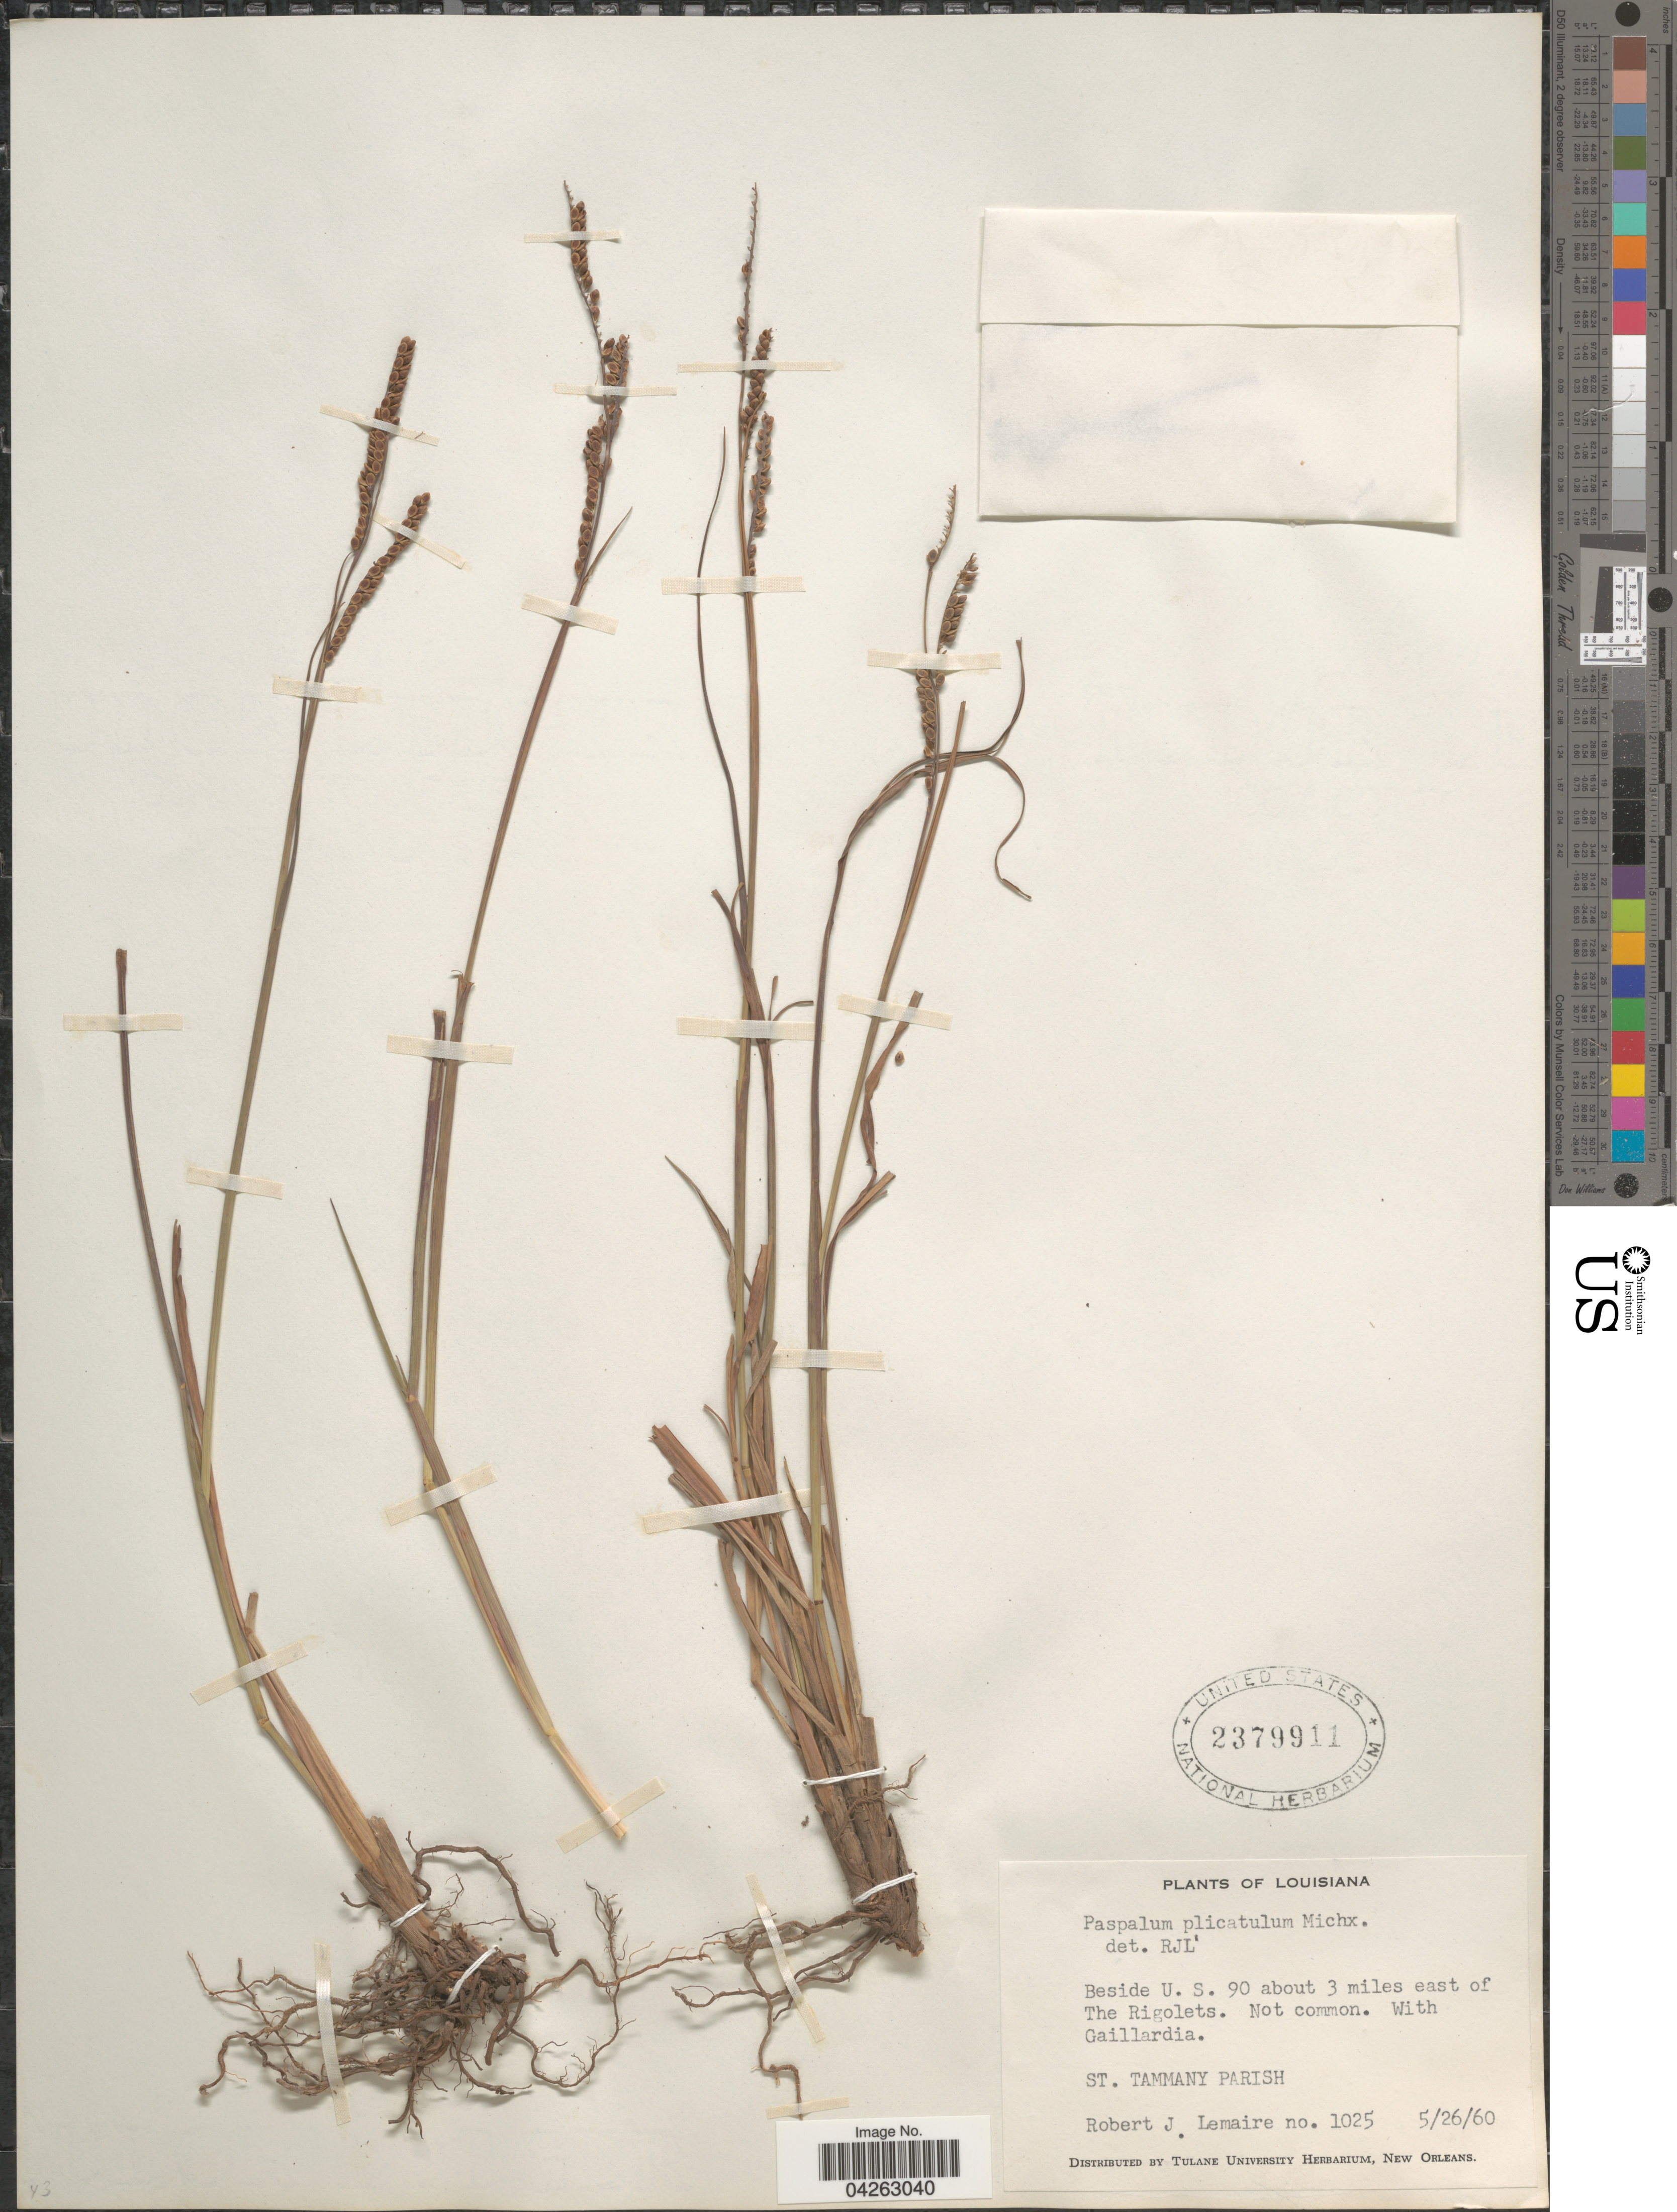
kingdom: Plantae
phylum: Tracheophyta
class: Liliopsida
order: Poales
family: Poaceae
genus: Paspalum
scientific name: Paspalum plicatulum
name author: Michx.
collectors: R. J. Lemaire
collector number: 1025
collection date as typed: Transcribed d/m/y: 26/5/60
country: United States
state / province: Louisiana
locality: Beside U.S. 90 about 3 miles east of The Rigolets. St. Tammany Parish.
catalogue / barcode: US 2379911